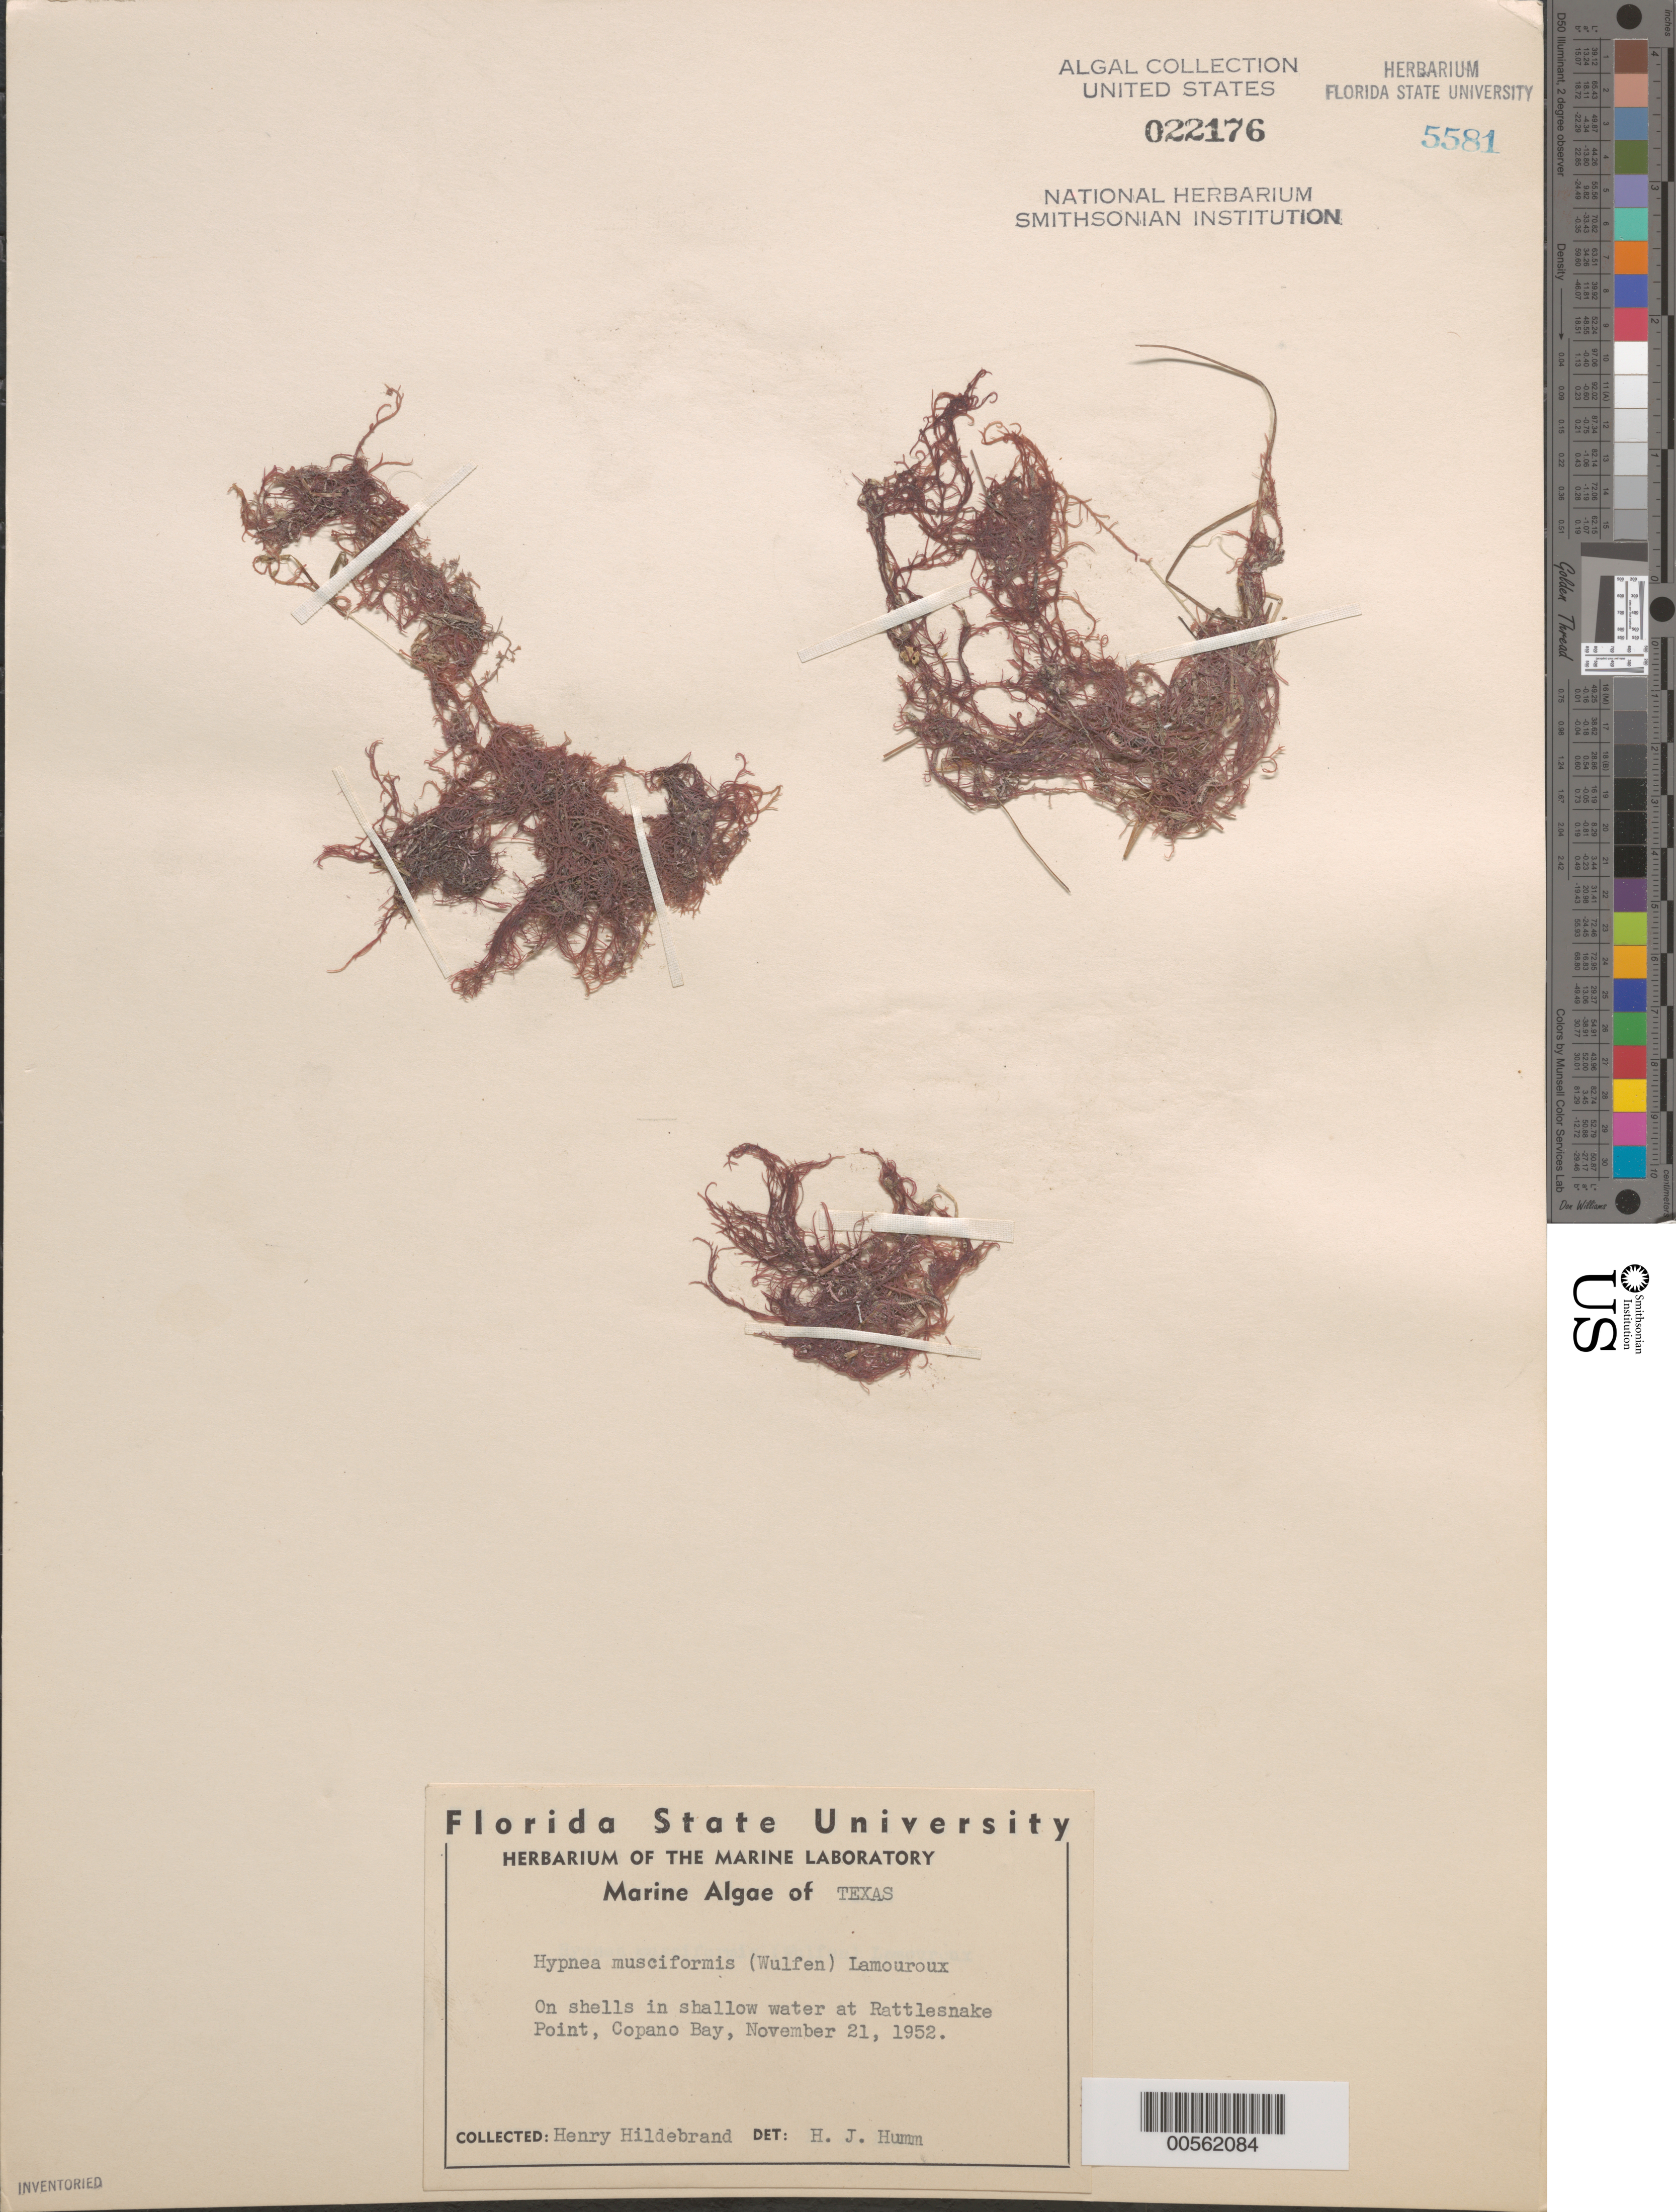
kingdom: Plantae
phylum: Rhodophyta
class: Florideophyceae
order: Gigartinales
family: Cystocloniaceae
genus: Hypnea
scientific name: Hypnea musciformis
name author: (Wulfen) J.V.Lamouroux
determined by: Humm, Harold J.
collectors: H. Hildebrand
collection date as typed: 21 Nov 1952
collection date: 1952-11-21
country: United States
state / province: Texas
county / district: Aransas County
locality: Rattlesnake Point, Copano Bay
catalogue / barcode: US 22176